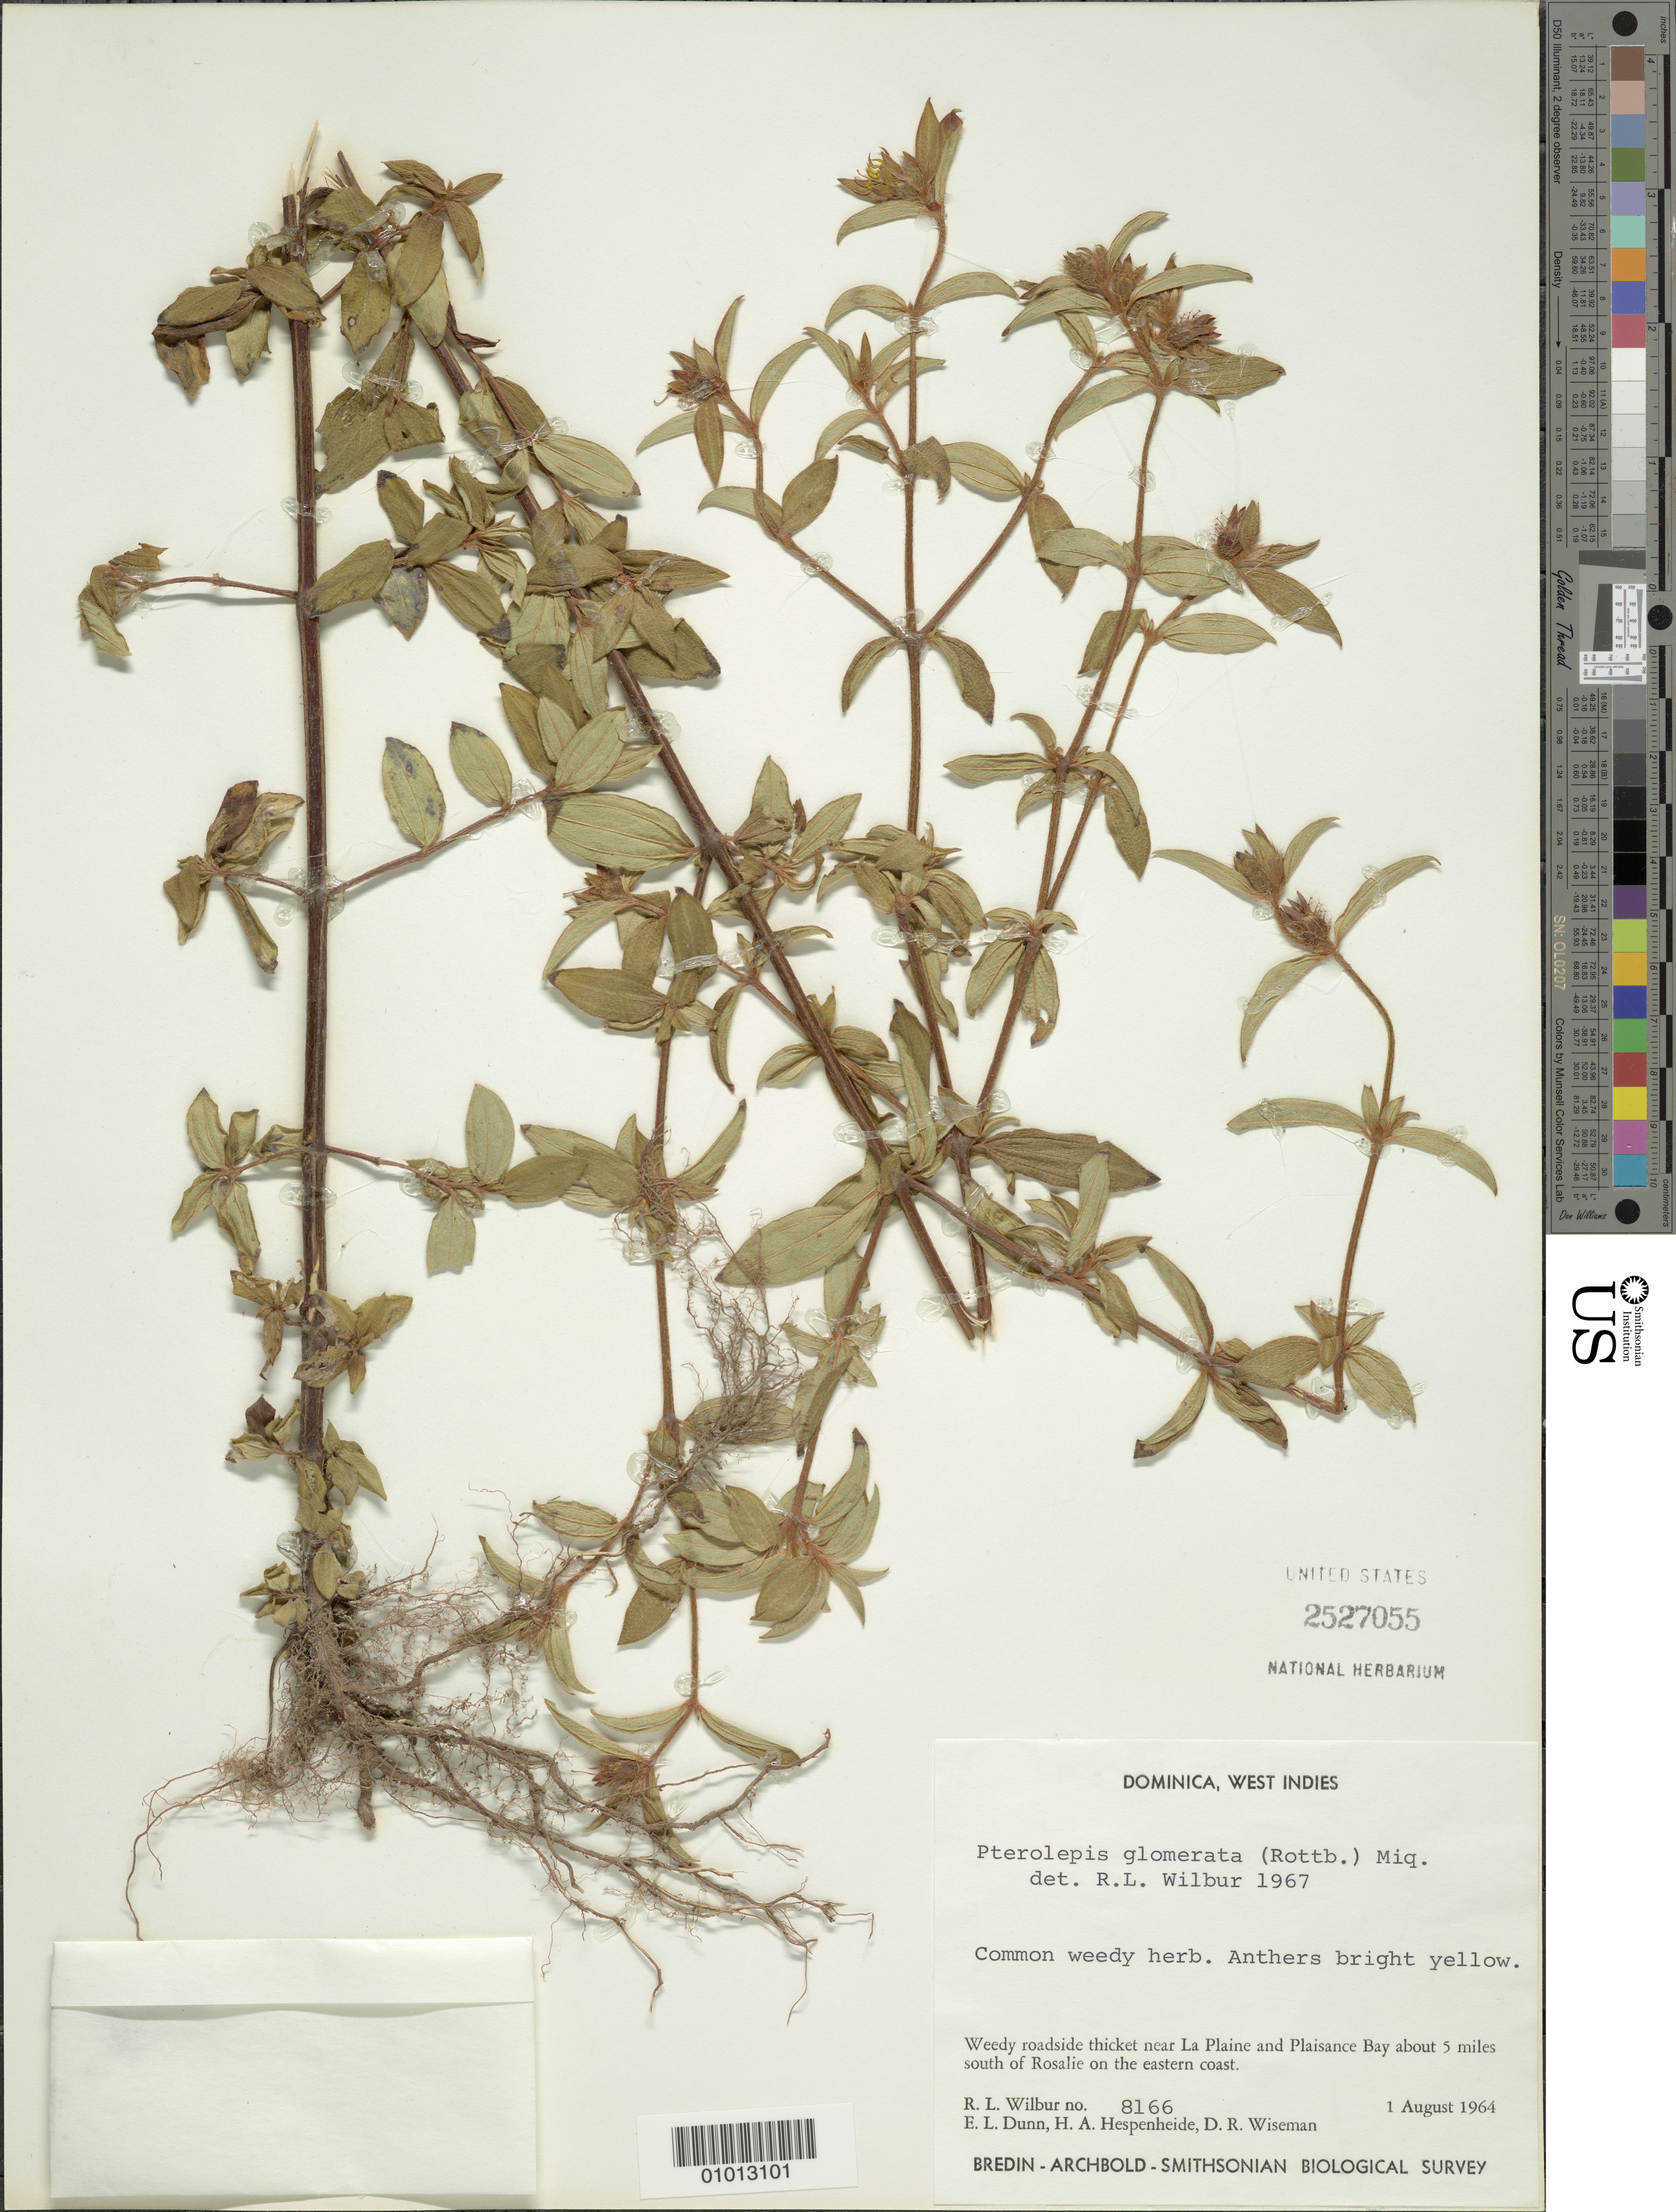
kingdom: Plantae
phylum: Tracheophyta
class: Magnoliopsida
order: Myrtales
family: Melastomataceae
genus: Pterolepis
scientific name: Pterolepis glomerata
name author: (Rottb.) Miq.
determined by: Wilbur, R. L.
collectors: R. L. Wilbur, E. Dunn, H. A. Hespenheide & D. R. Wiseman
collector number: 8166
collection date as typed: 01 Aug 1964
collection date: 1964-08-01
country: Dominica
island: Dominica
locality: Near La Plaine and Plaisance Bay about 5 miles south of Rosalie on the eastern coast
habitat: Weedy roadside thicket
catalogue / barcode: US 2527055